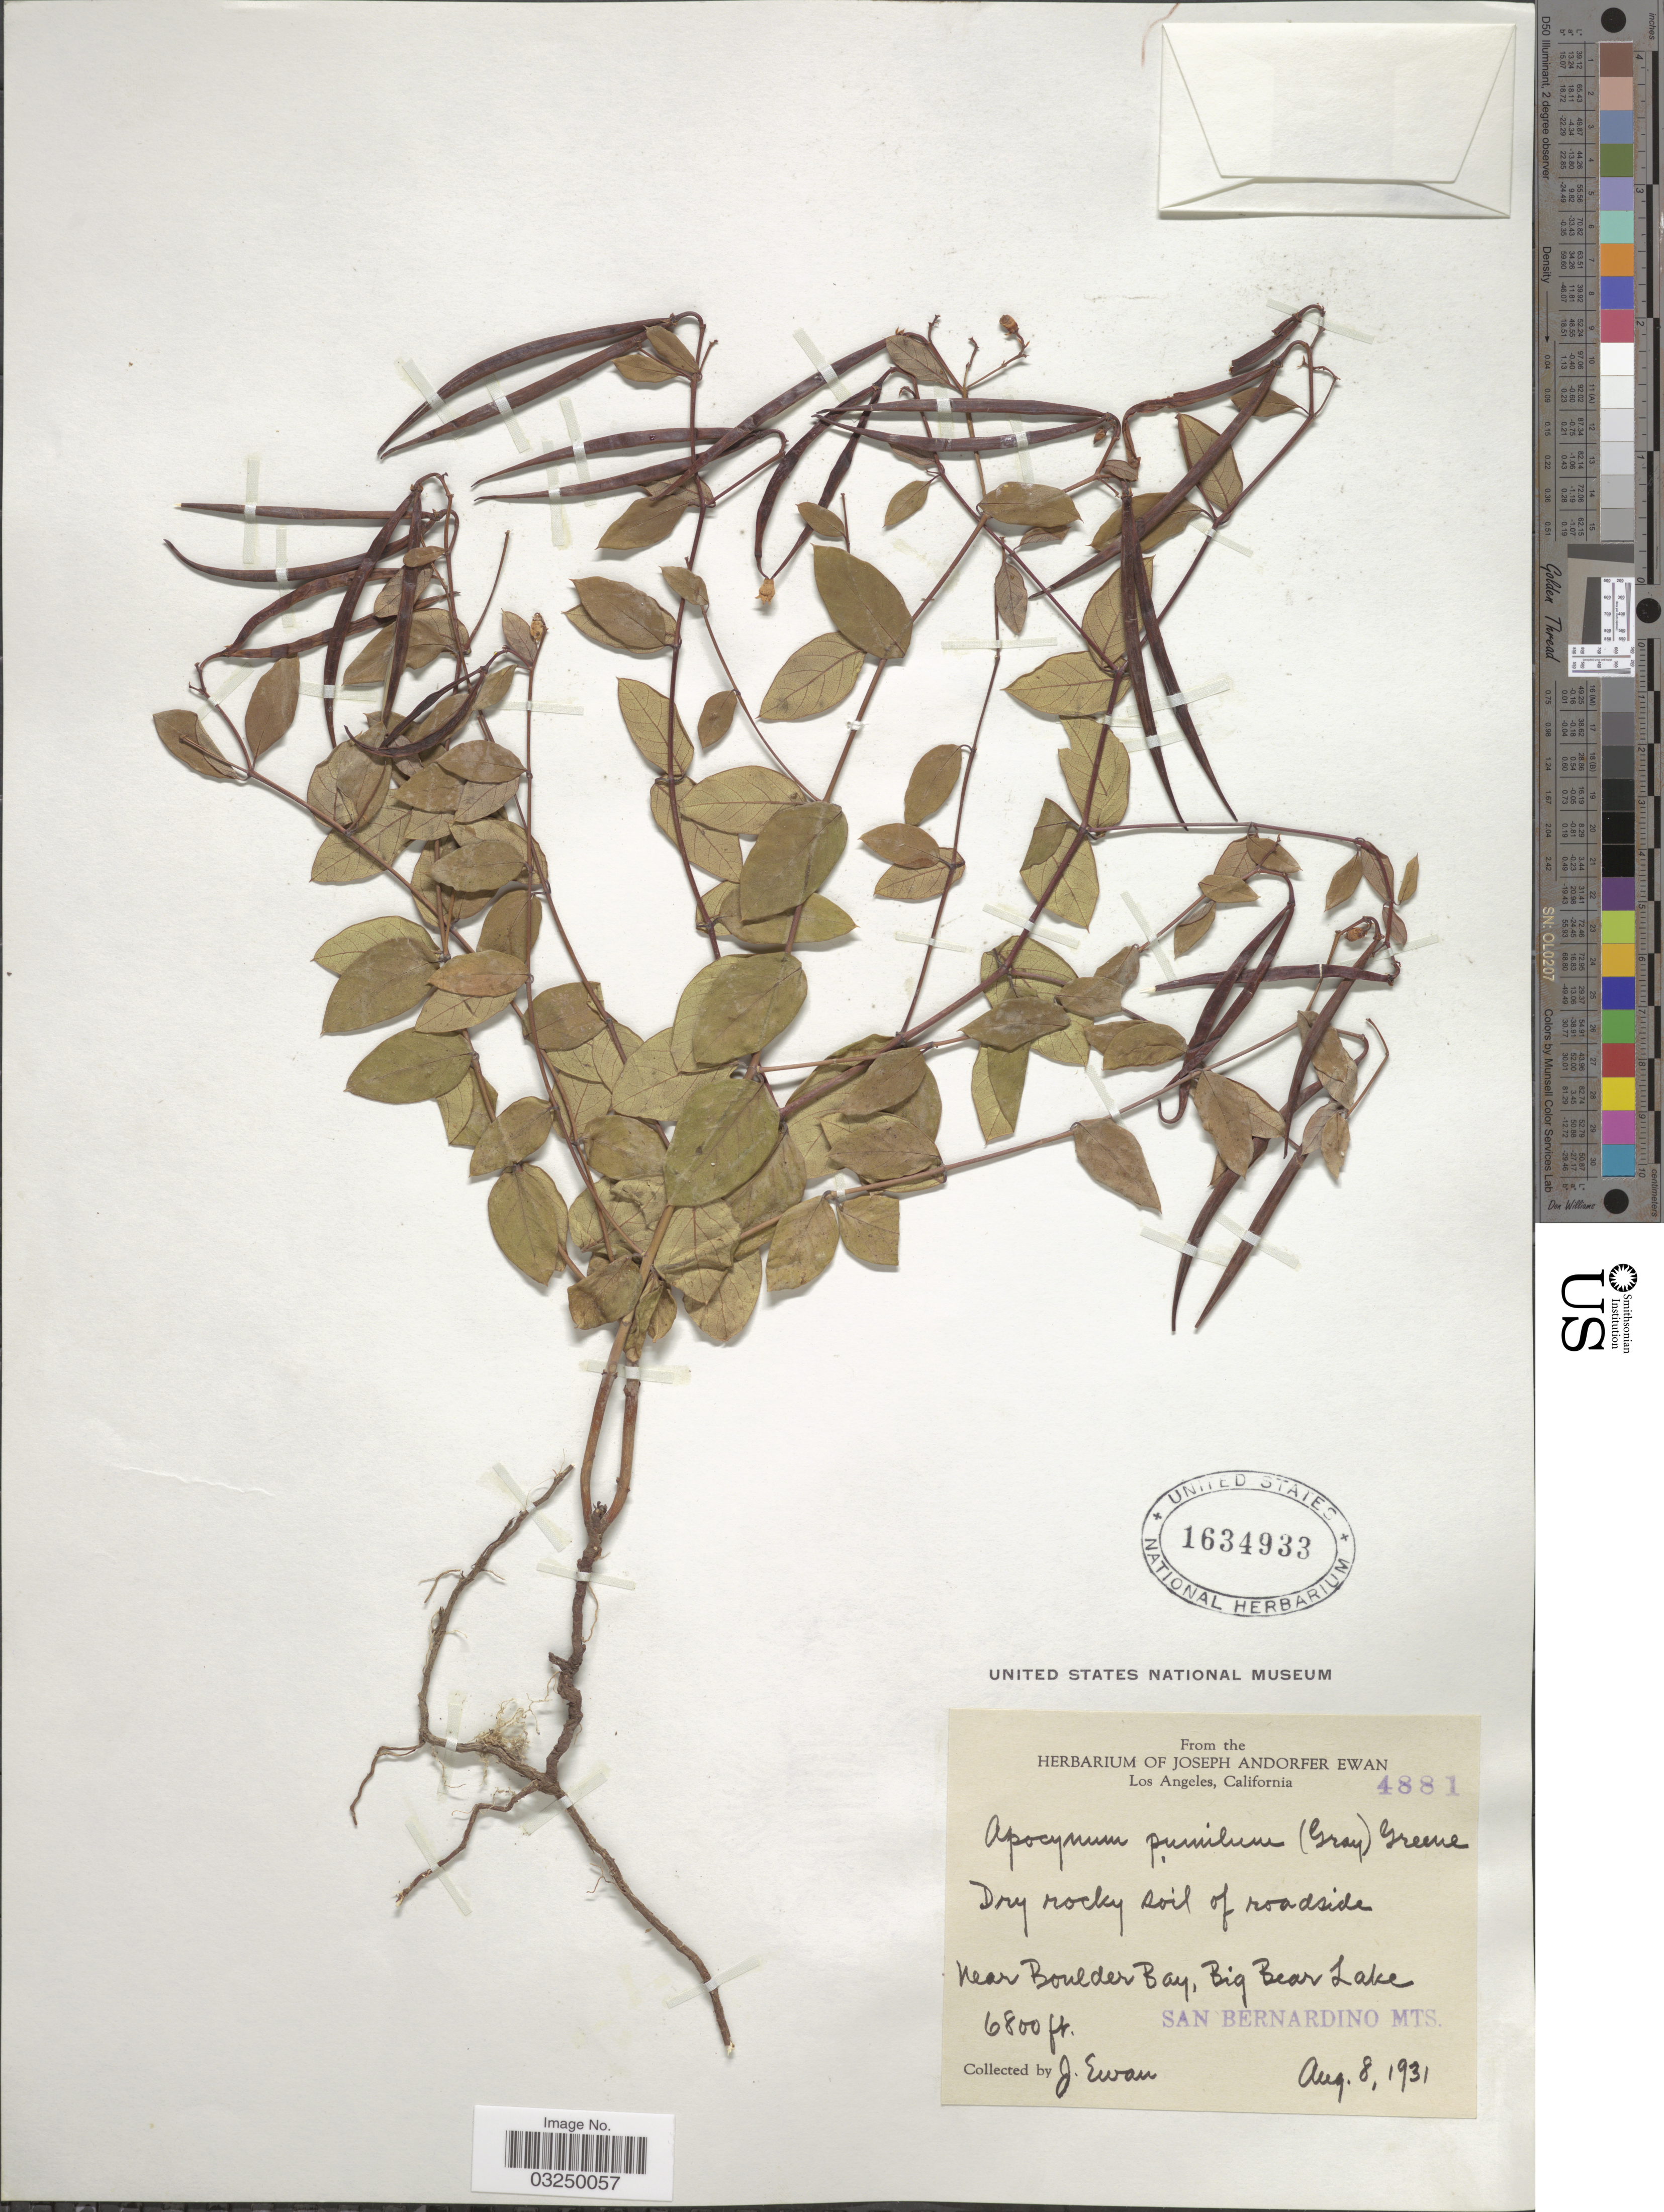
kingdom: Plantae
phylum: Tracheophyta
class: Magnoliopsida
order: Gentianales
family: Apocynaceae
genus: Apocynum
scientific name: Apocynum pumilum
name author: (A. Gray) Greene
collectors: J. A. Ewan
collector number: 4881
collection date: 1931-08-08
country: United States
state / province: California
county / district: San Bernardino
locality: Near Boulder Bay, Big Bear Lake. San Bernardino Mts.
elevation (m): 2073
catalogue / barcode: US 1634933